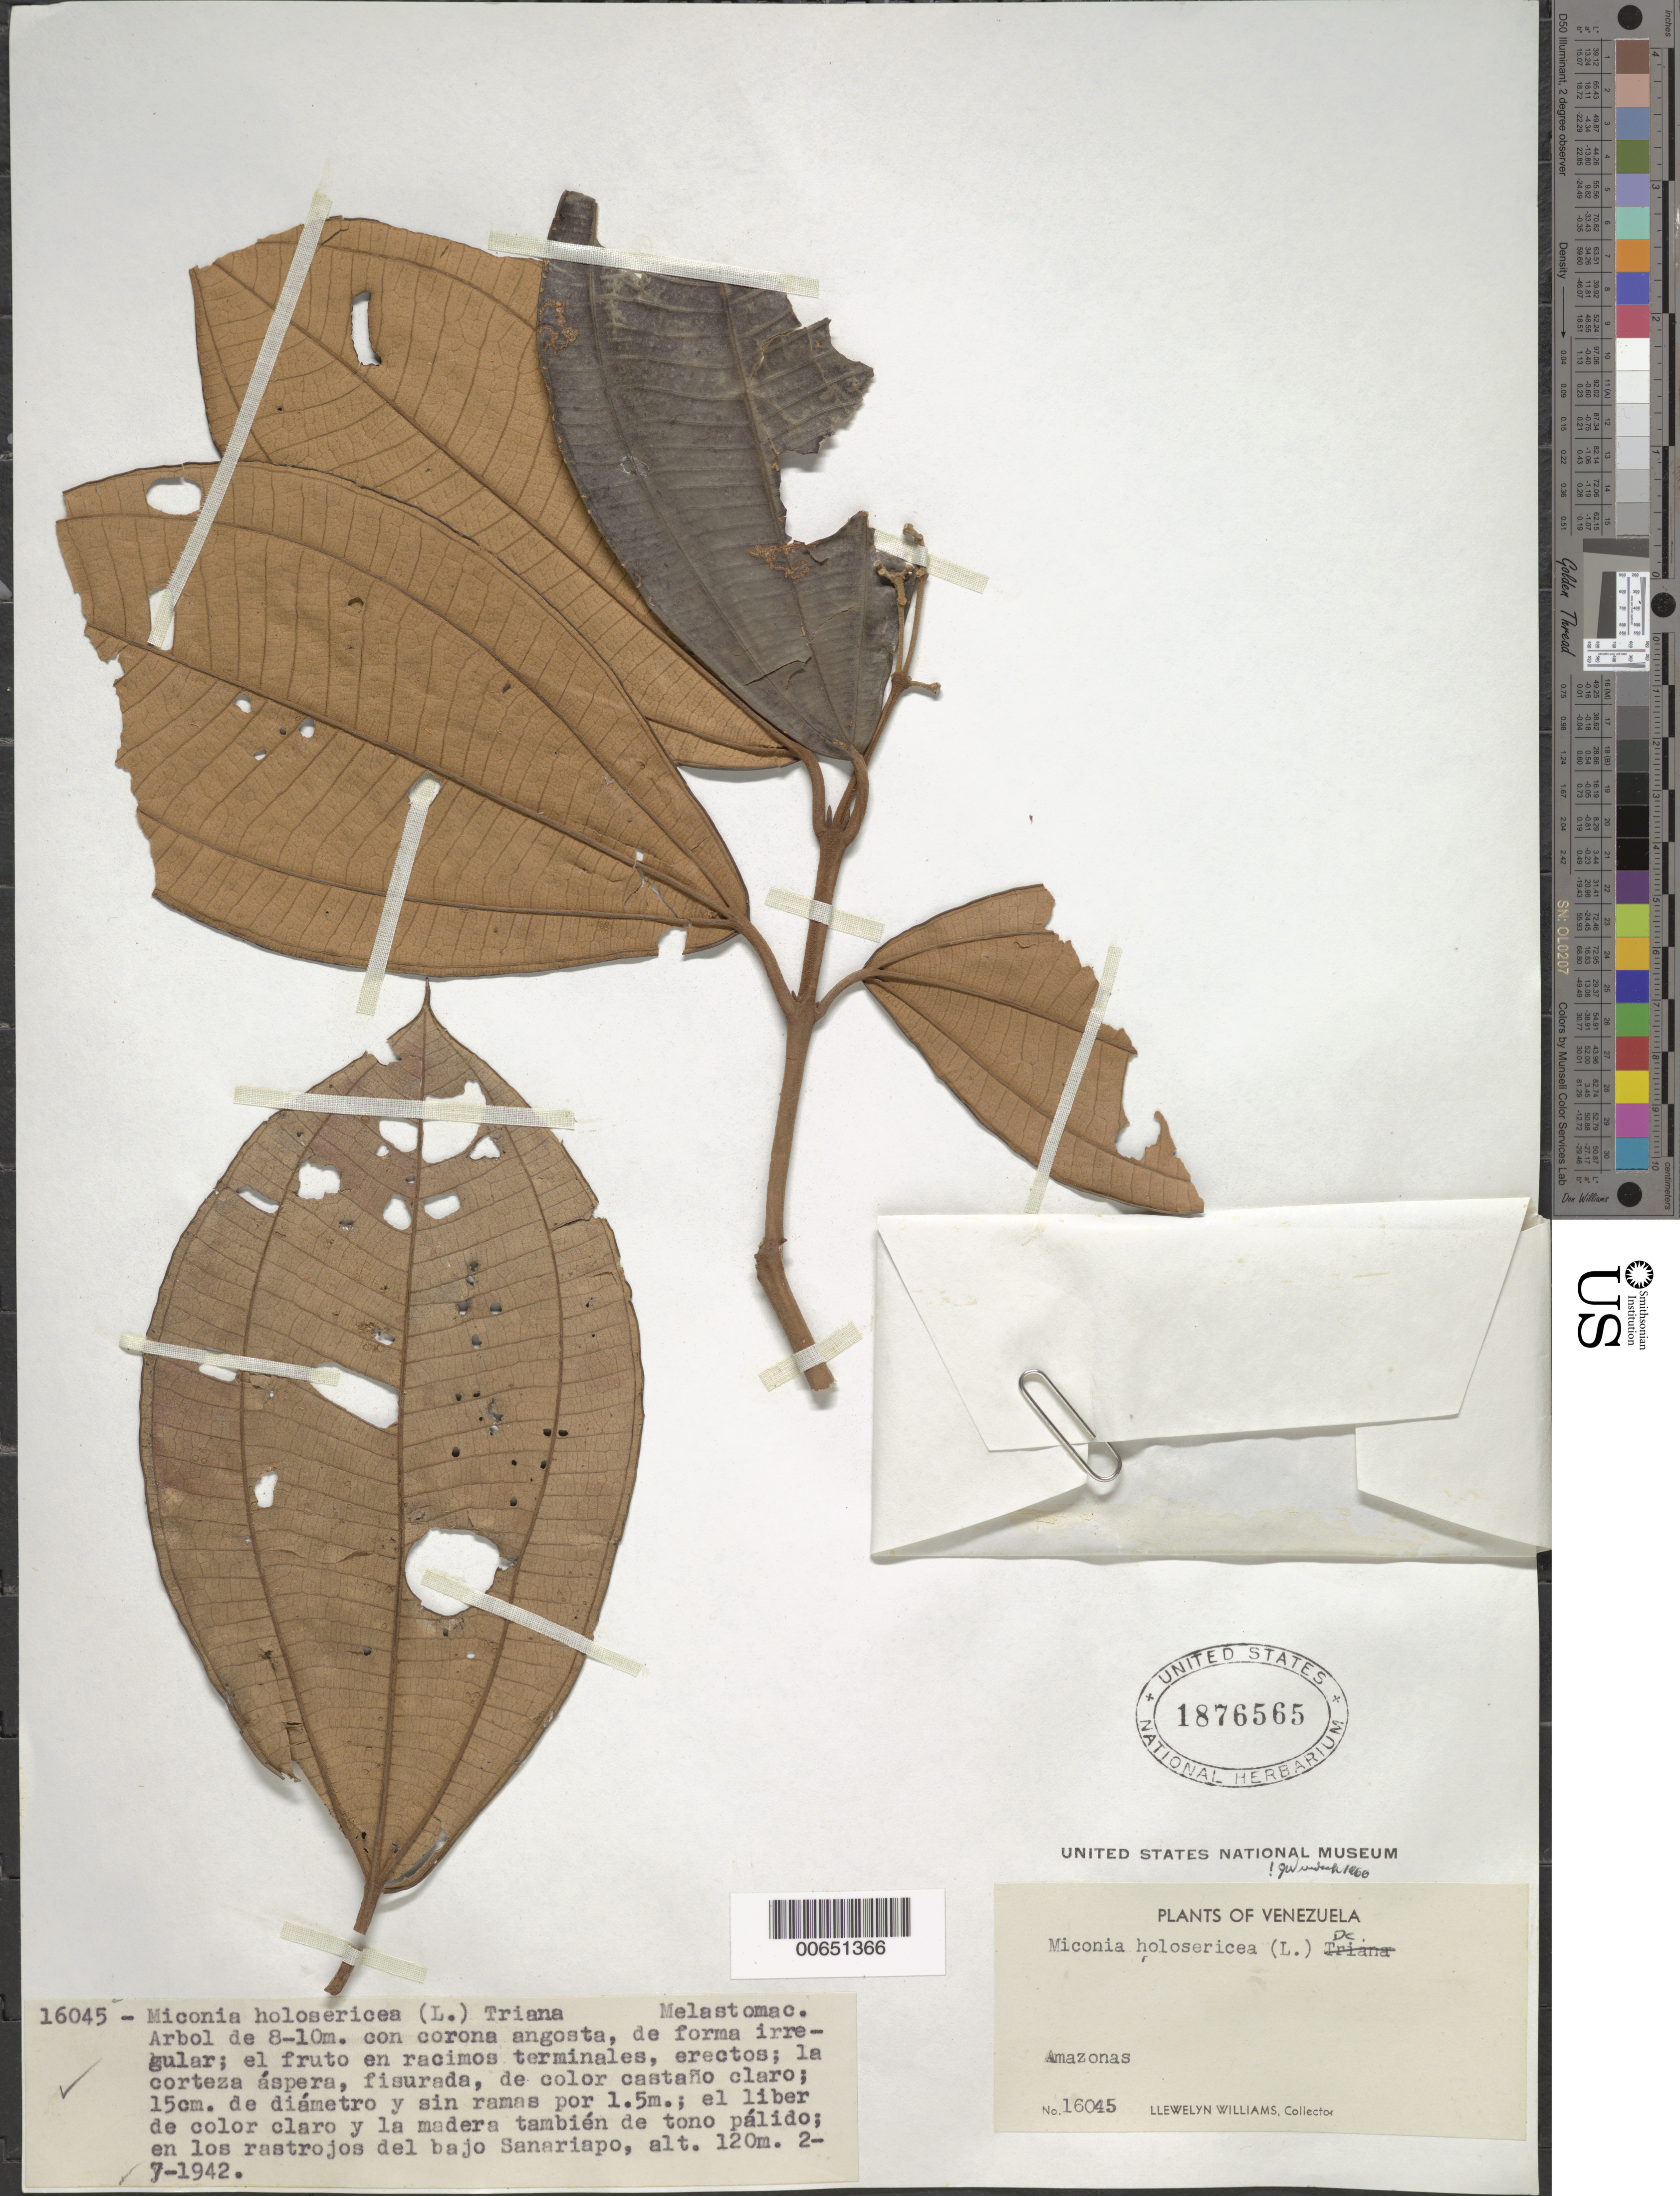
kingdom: Plantae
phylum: Tracheophyta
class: Magnoliopsida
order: Myrtales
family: Melastomataceae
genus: Miconia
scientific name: Miconia holosericea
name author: (L.) DC.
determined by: Wurdack, John J., (US), US (UNITED STATES)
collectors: Ll. Williams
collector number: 16045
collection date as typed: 2-Jul-42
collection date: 1942-07-02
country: Venezuela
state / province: Amazonas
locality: Bajo Sanariapo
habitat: Rastrojos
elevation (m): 120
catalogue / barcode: US 1876565